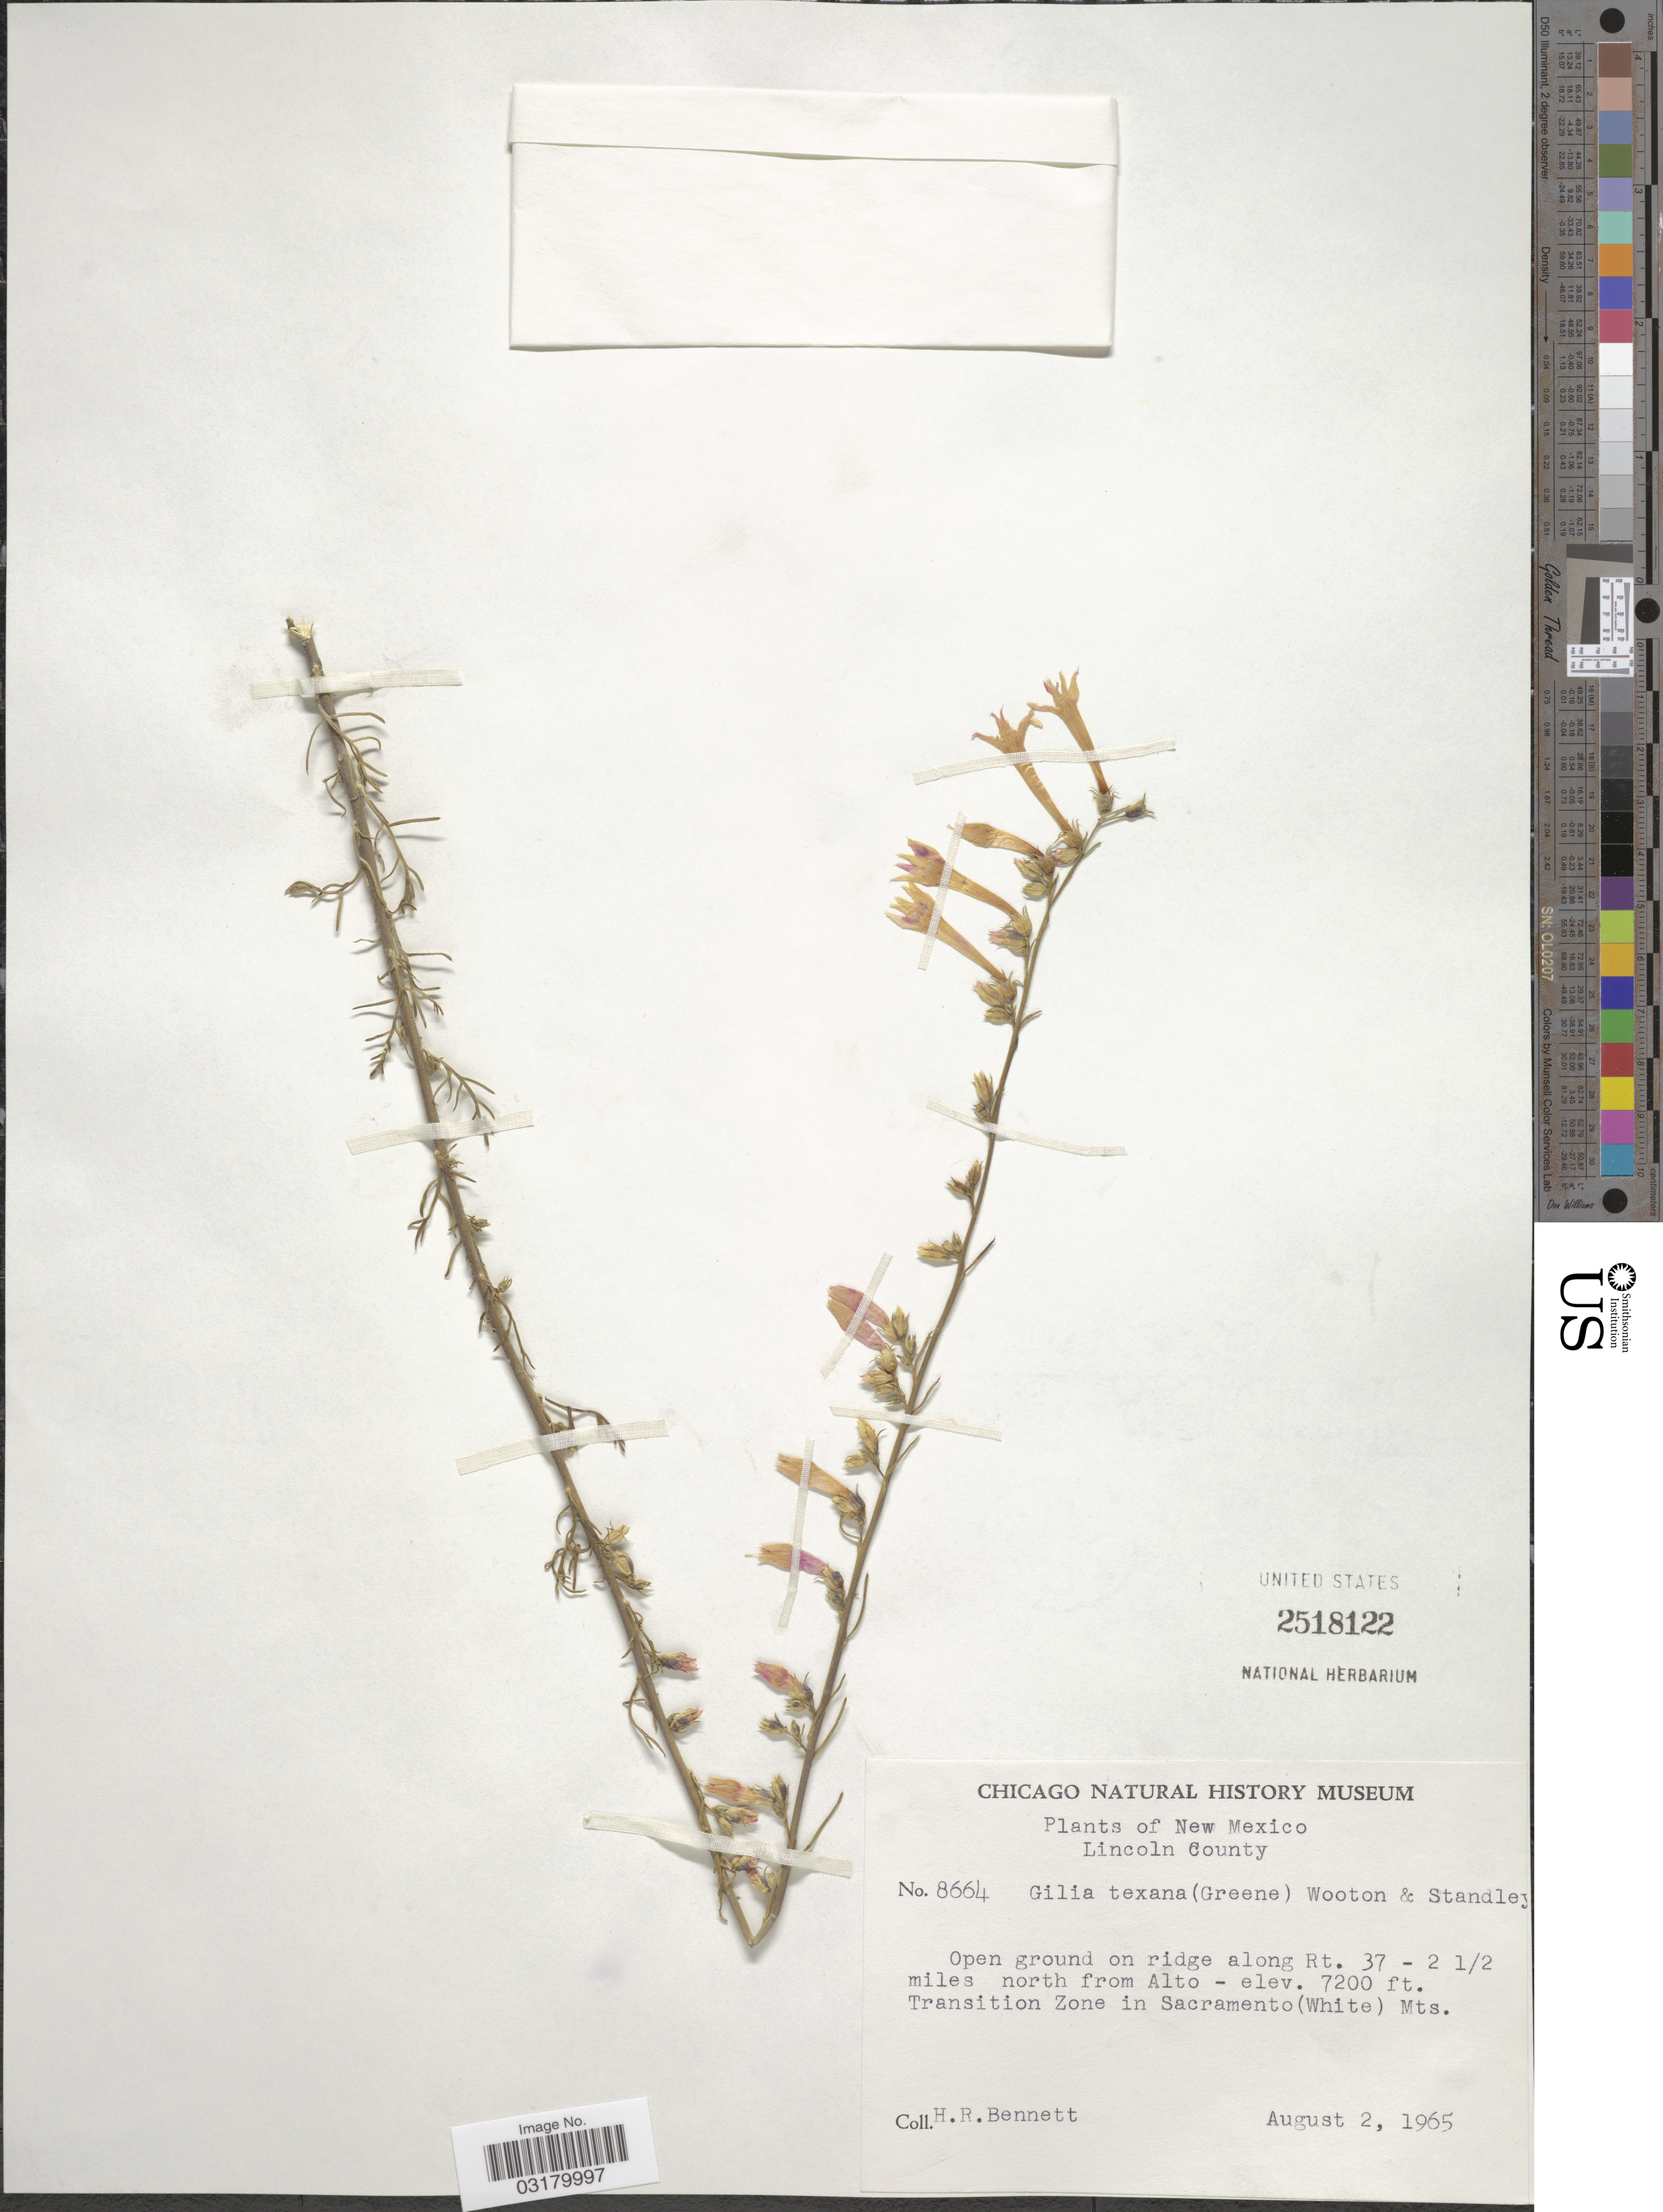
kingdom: Plantae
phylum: Tracheophyta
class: Magnoliopsida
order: Ericales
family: Polemoniaceae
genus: Ipomopsis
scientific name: Ipomopsis aggregata subsp. formosissima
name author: (Greene) Wherry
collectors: H. R. Bennett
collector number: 8664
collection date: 1965-08-02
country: United States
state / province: New Mexico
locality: Lincoln County. Open ground on ridge along Rt. 37 -2 1/2 miles north from Alto. Transition Zone in Sacramento (White) Mts.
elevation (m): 2195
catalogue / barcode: US 2518122